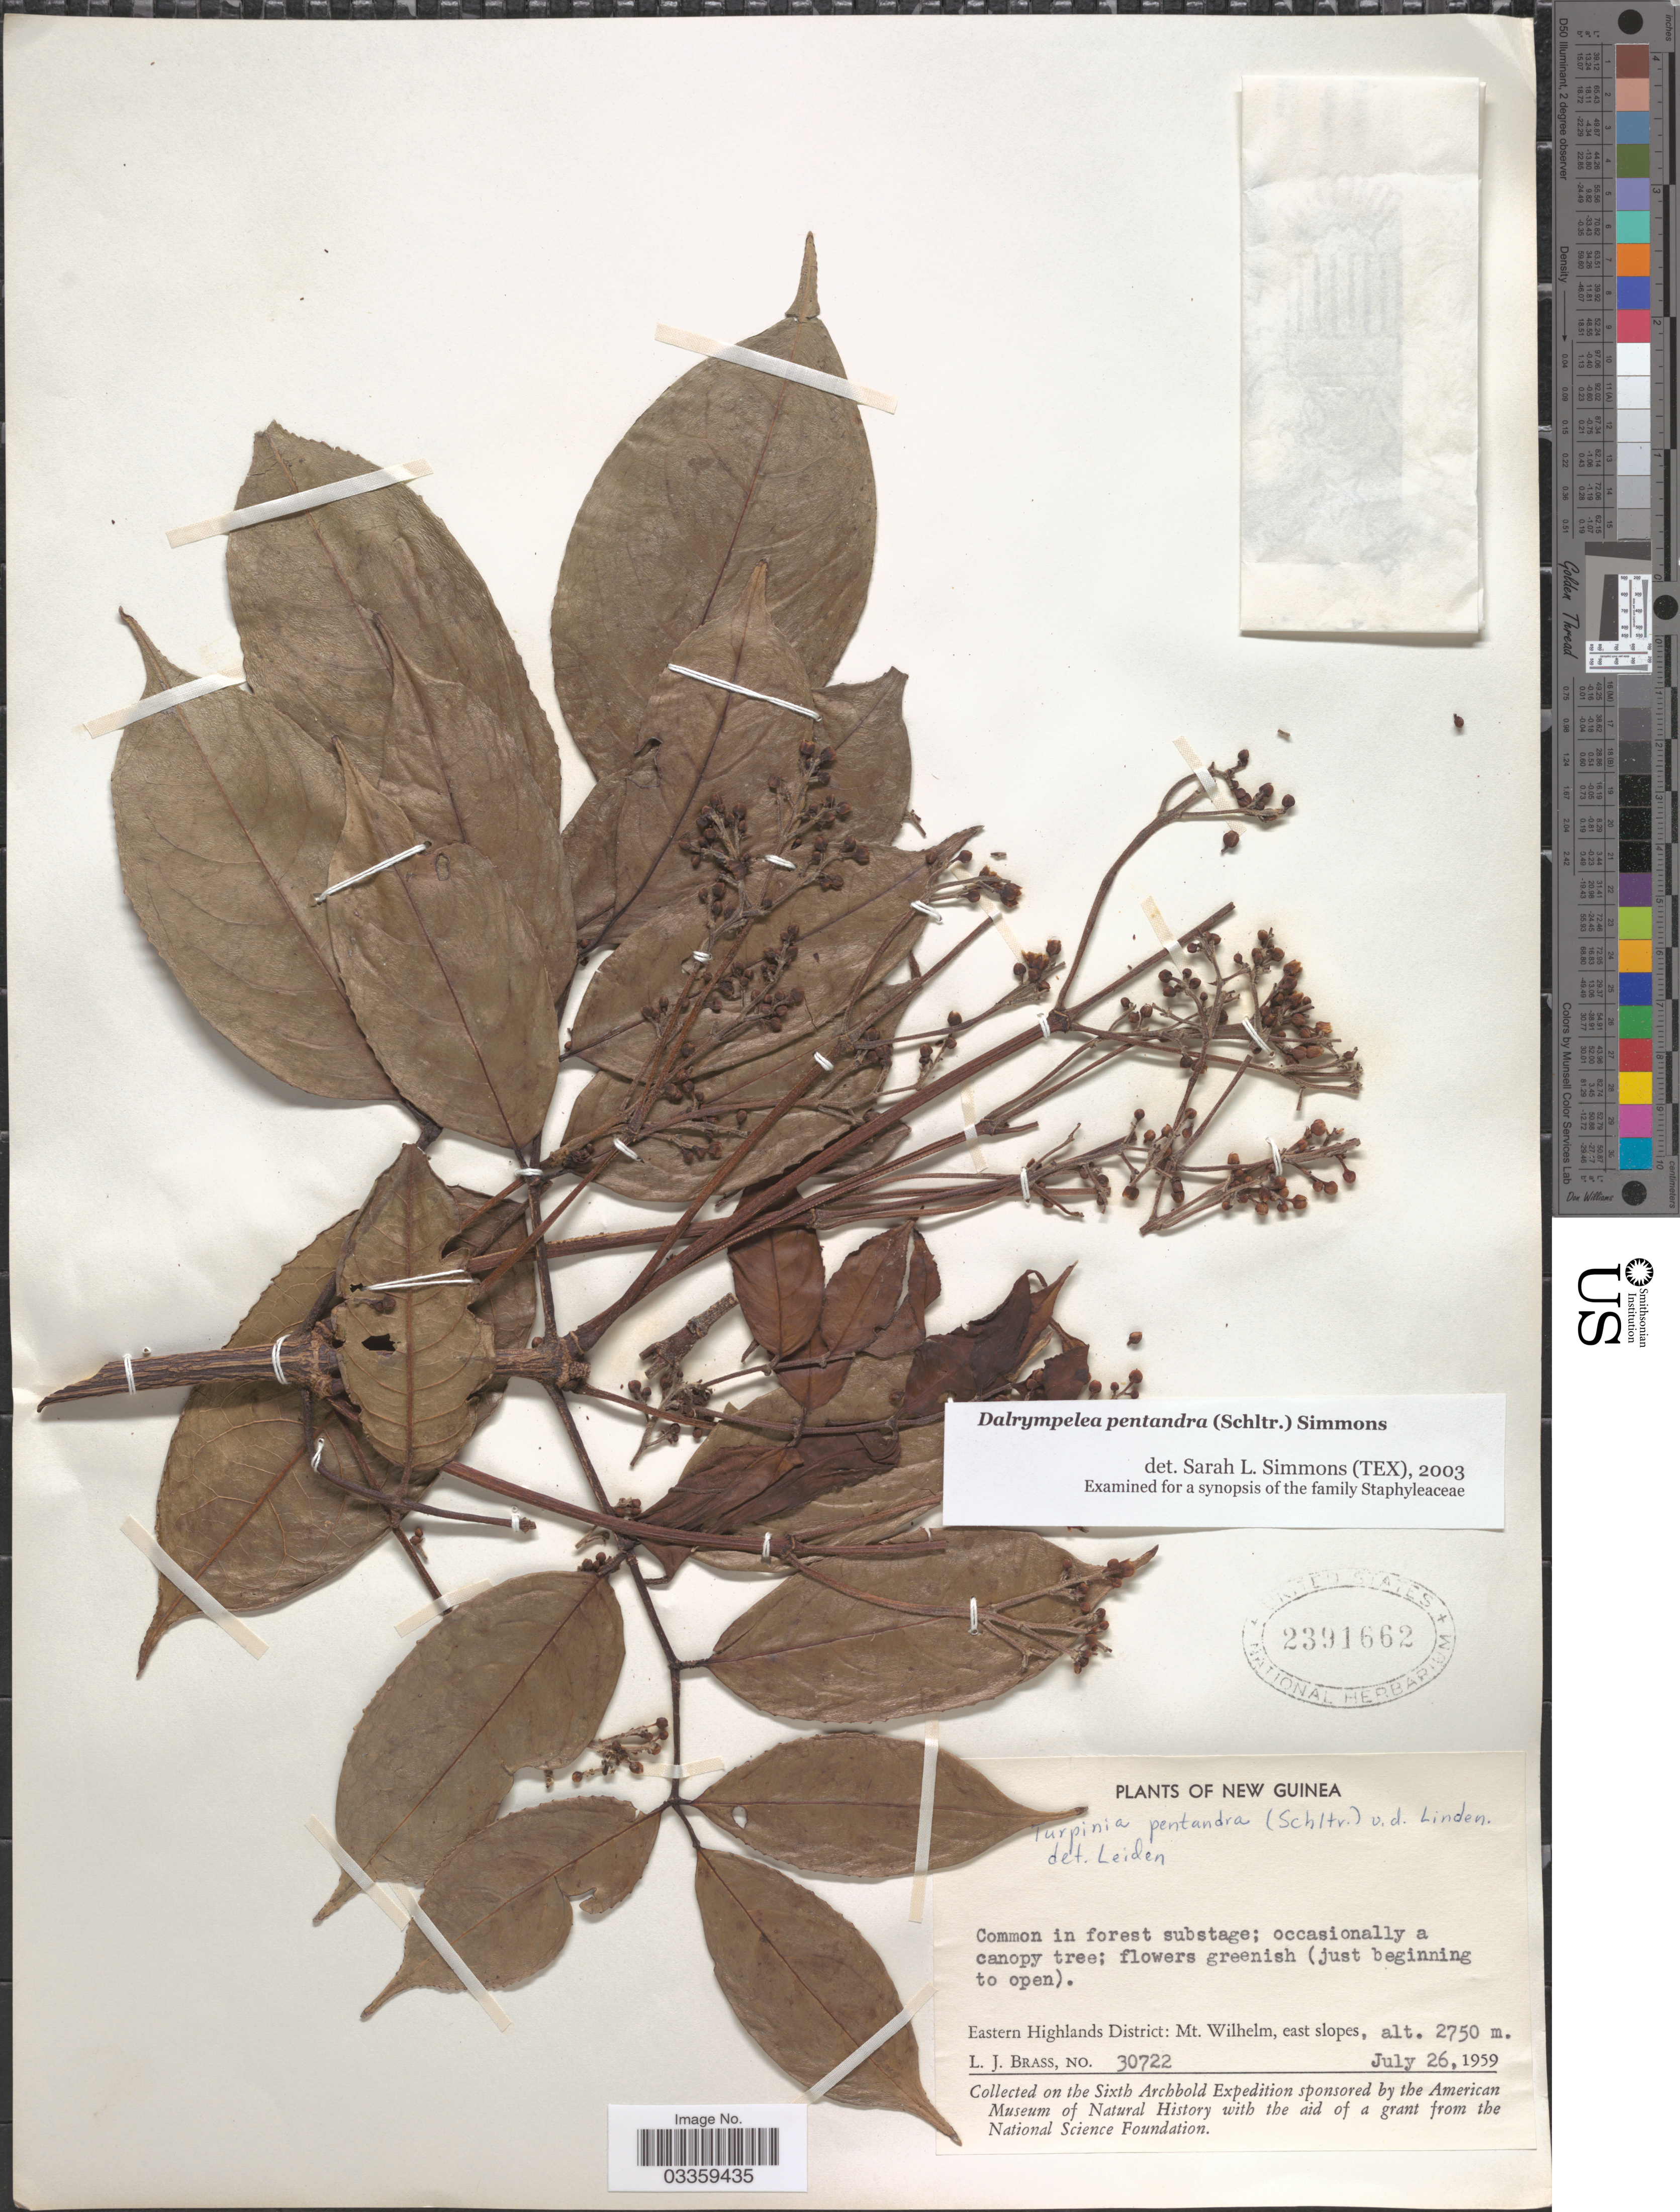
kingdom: Plantae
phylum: Tracheophyta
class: Magnoliopsida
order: Crossosomatales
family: Staphyleaceae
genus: Turpinia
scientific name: Turpinia pentandra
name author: (Schltr.) B.L. Linden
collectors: L. J. Brass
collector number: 30722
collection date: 1959-07-26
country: Papua New Guinea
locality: New Guinea. Eastern Highlands District: Mt. Wilhelm, east slopes.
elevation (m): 2750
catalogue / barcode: US 2391662